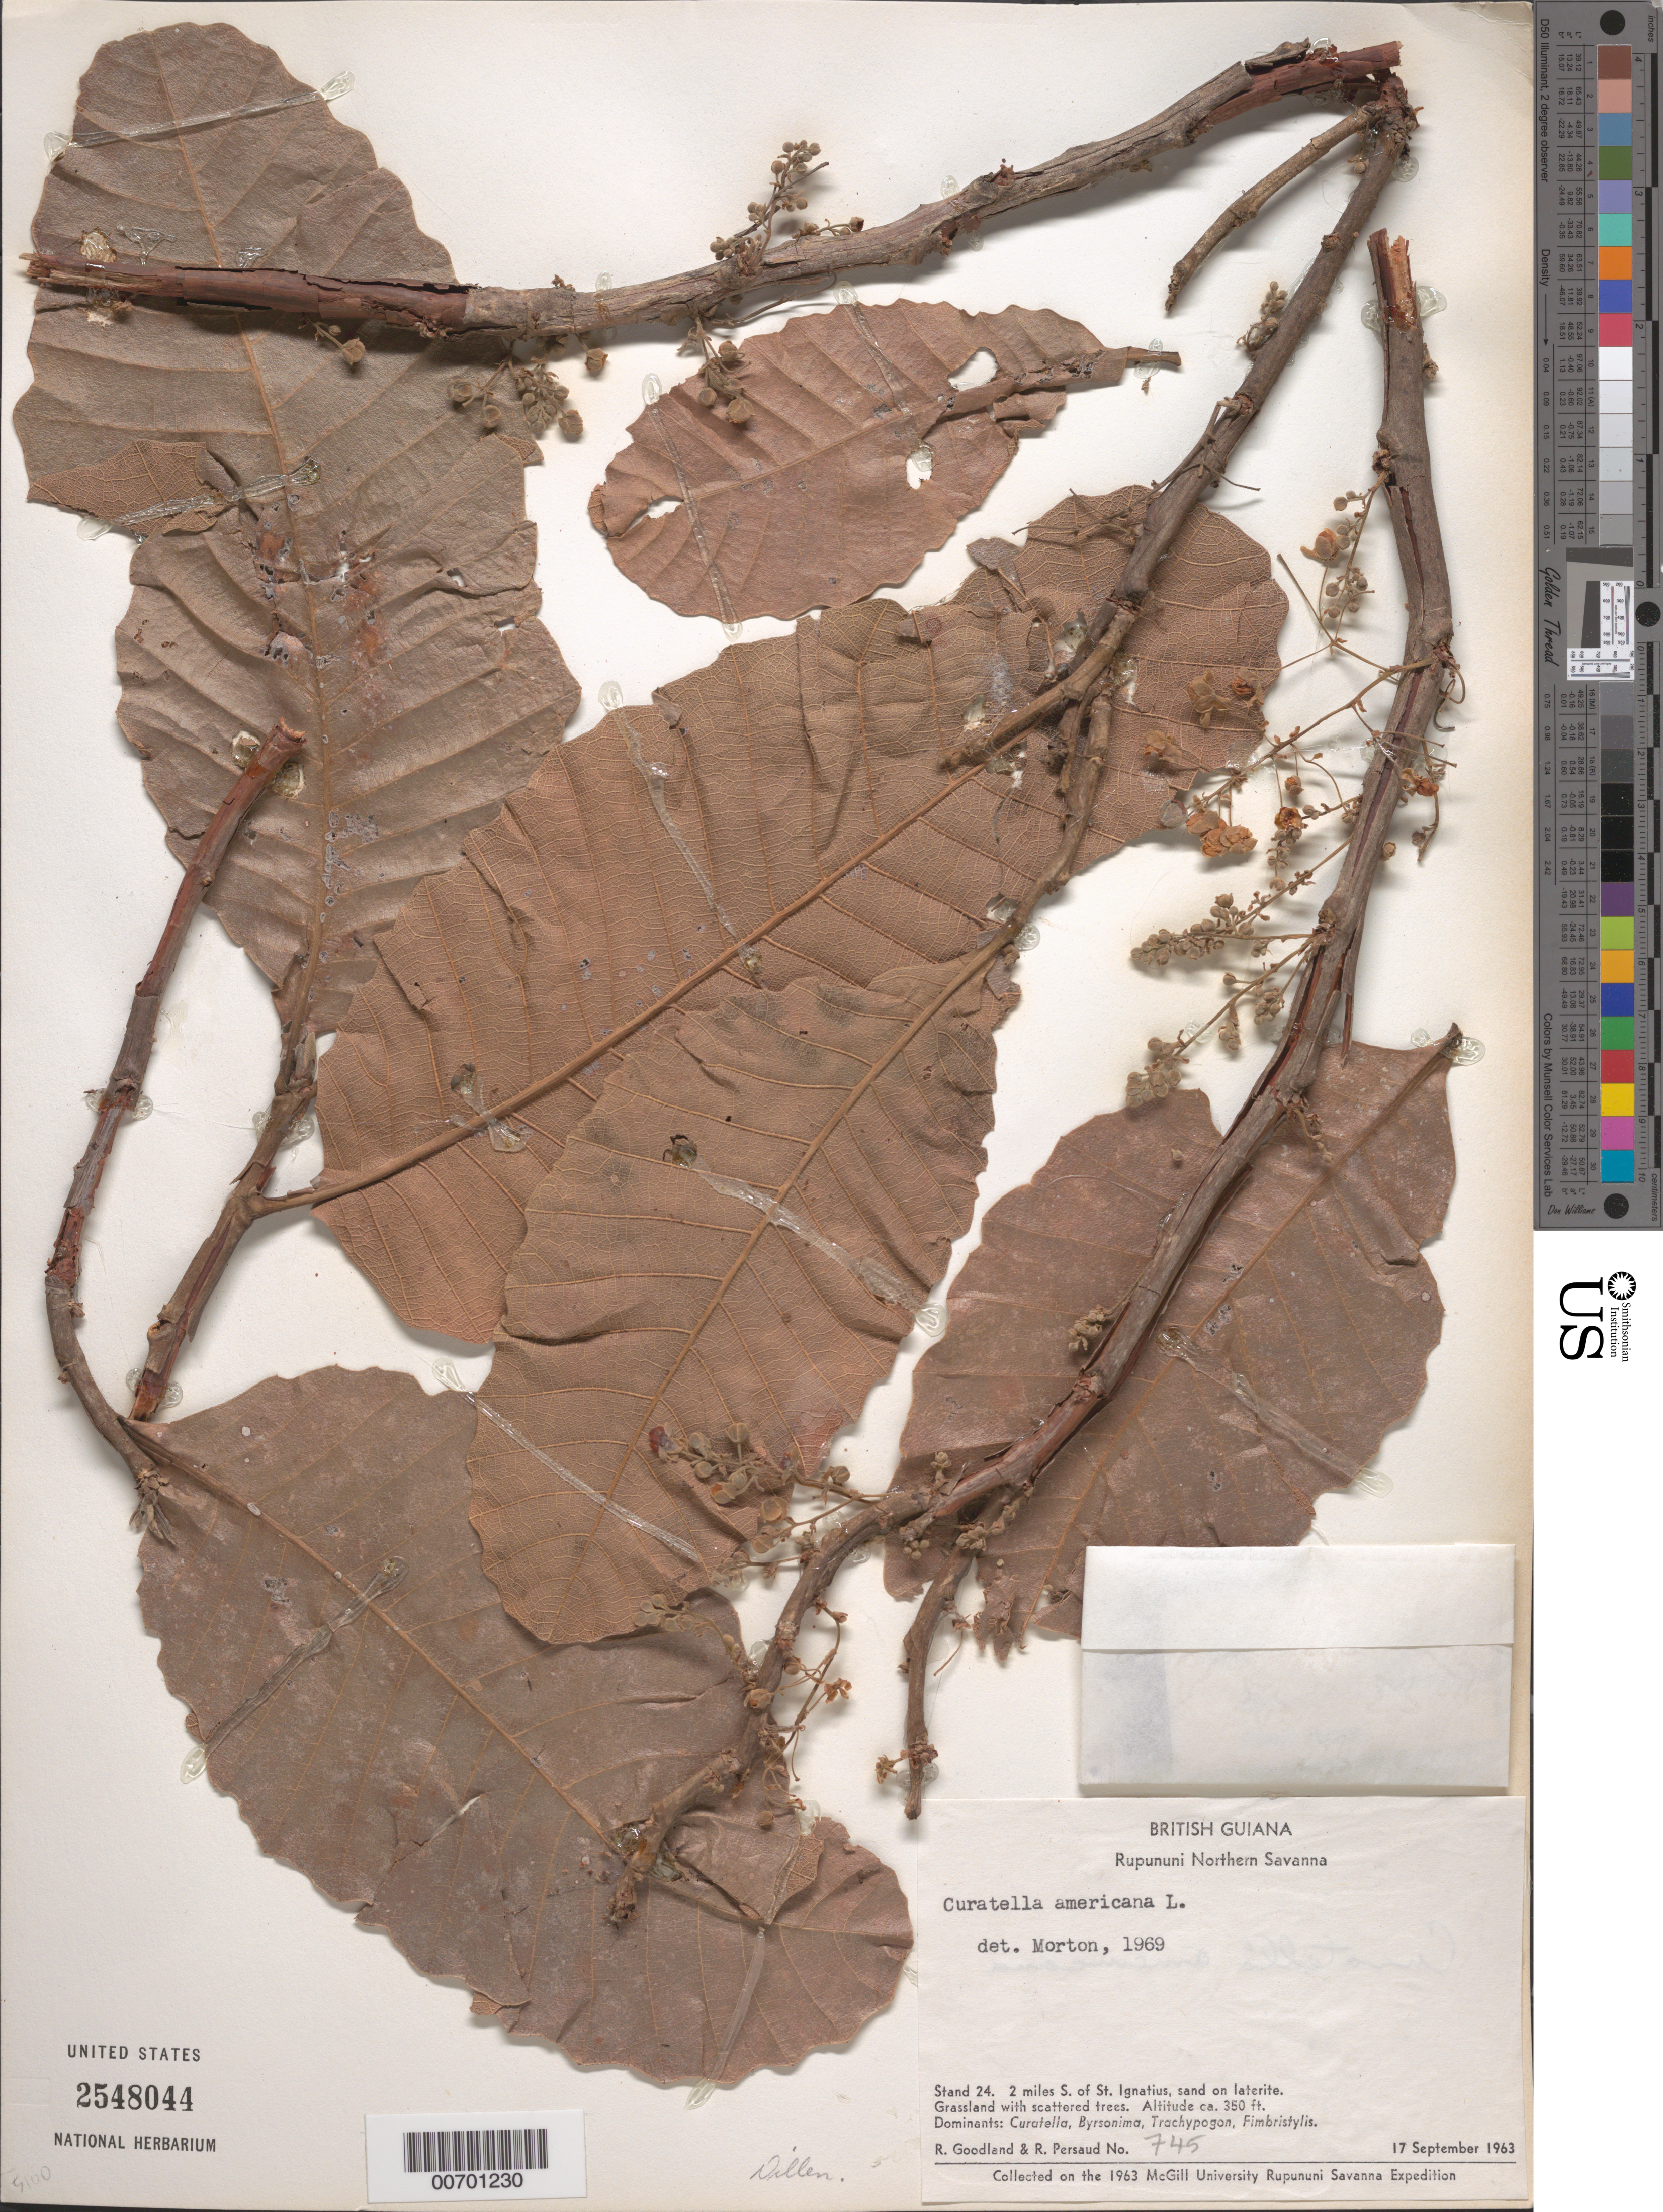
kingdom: Plantae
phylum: Tracheophyta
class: Magnoliopsida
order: Dilleniales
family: Dilleniaceae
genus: Curatella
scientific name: Curatella americana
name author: L.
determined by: Morton, --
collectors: R. Goodland & R. Persaud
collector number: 745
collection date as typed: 17-Sep-63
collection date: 1963-09-17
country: Guyana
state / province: U. Takutu-U. Essequibo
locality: Rupununi Northern Savanna, St. Ignatius, 2 mi. S of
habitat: Sand on laterite. Grassland with scattered trees. Dominants: Curatella, Byrsonima, Trachypogon, Fimbristylis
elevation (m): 107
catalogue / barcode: US 2548044